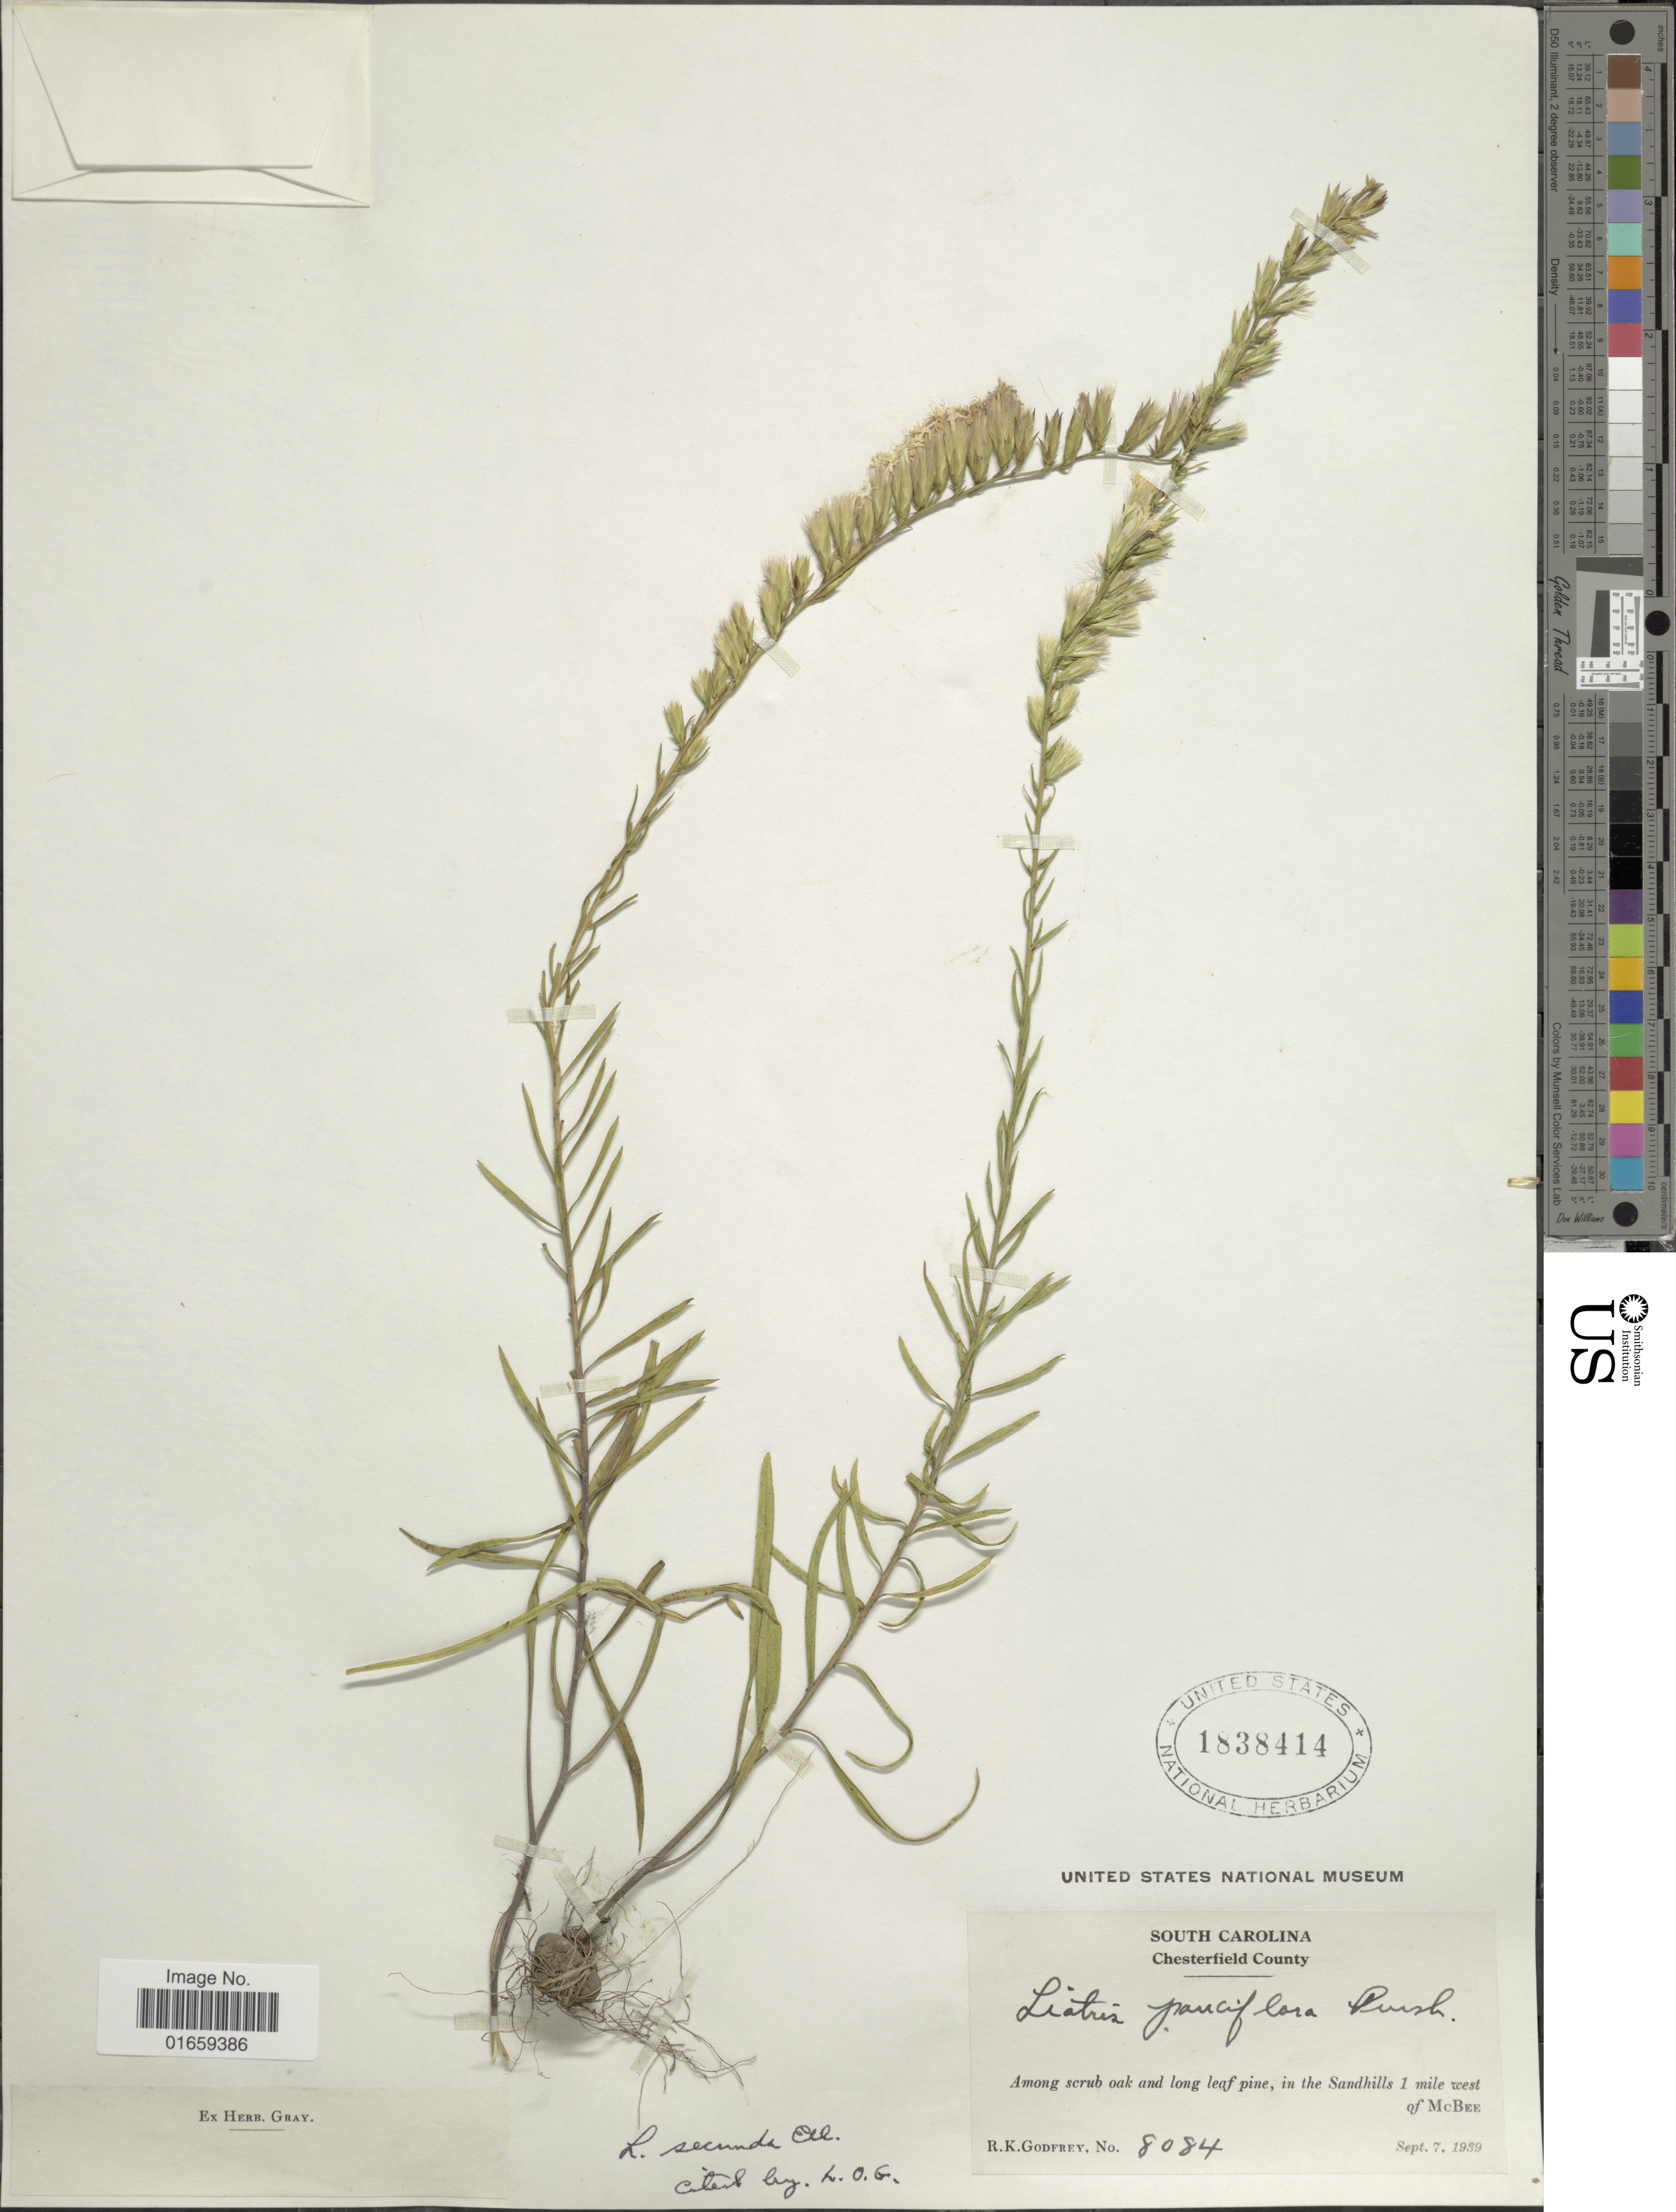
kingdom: Plantae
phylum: Tracheophyta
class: Magnoliopsida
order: Asterales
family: Asteraceae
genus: Liatris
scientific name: Liatris secunda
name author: Elliott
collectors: R. K. Godfrey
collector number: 8084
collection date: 1939-09-07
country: United States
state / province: South Carolina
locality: Chesterfield County, in the sandhills 1 mile west of McBee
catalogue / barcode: US 1838414